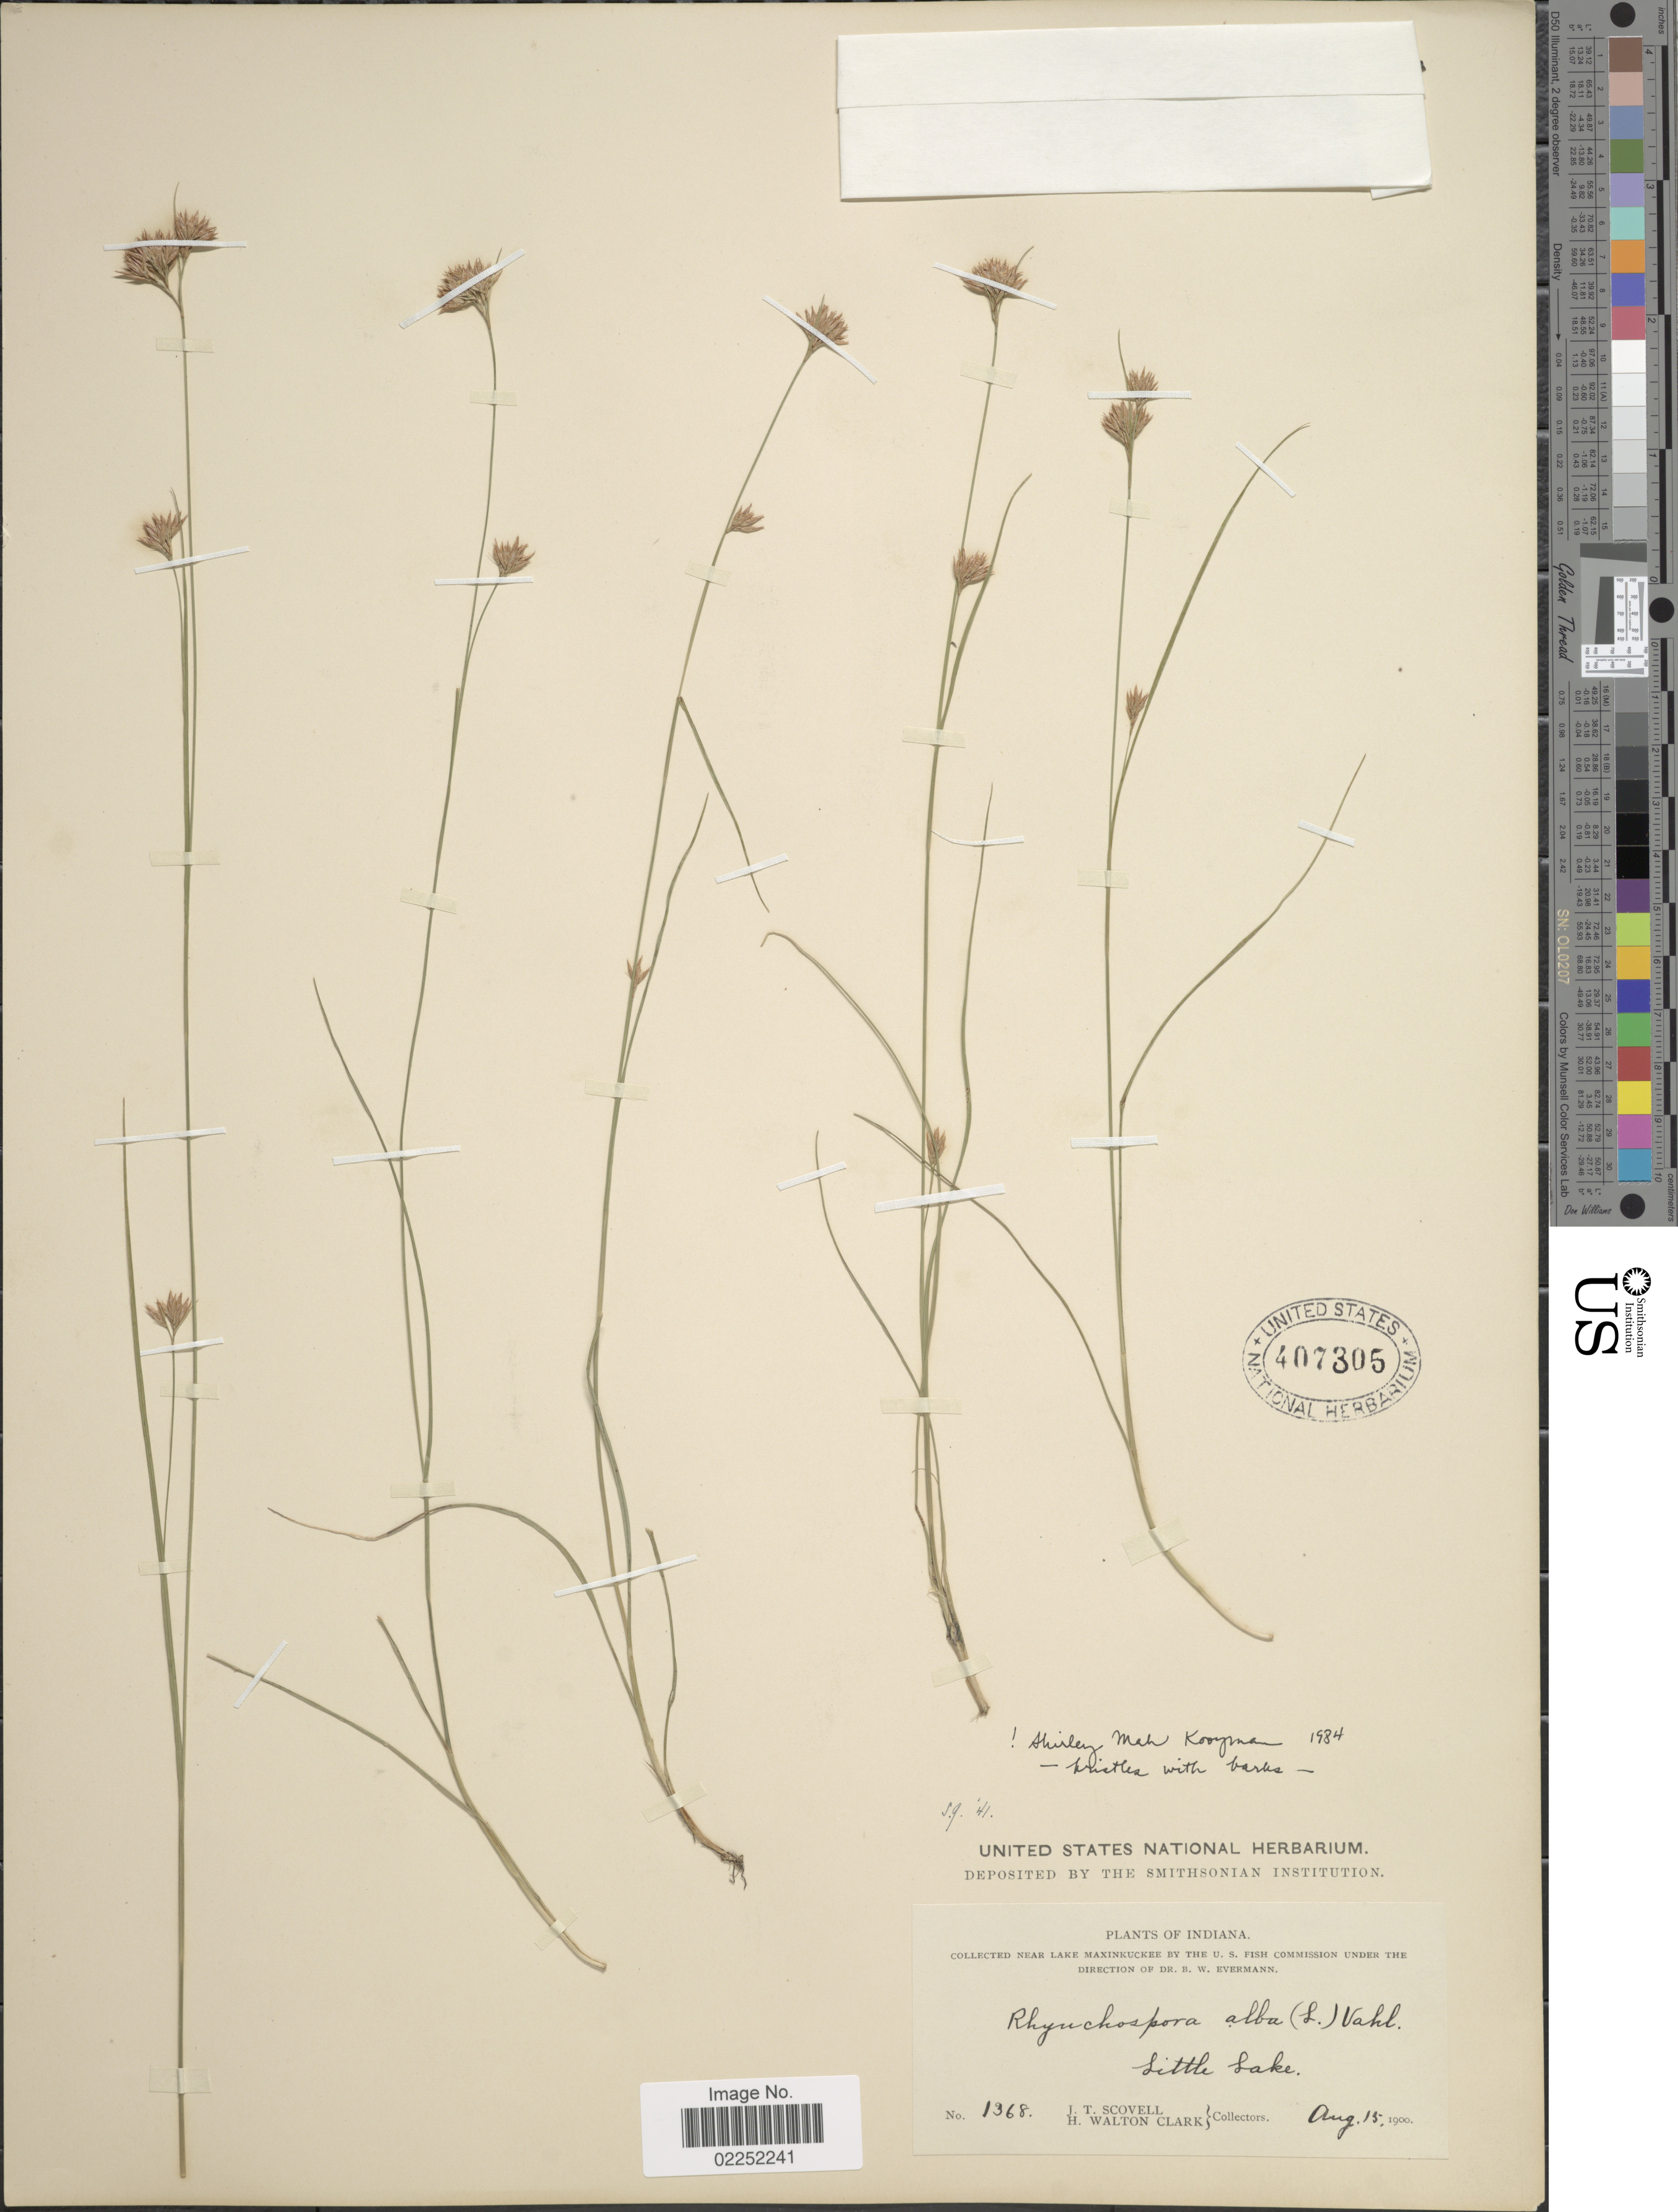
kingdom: Plantae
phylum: Tracheophyta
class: Liliopsida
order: Poales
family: Cyperaceae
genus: Rhynchospora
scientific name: Rhynchospora alba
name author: (L.) Vahl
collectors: J. T. Scovell & H. W. Clark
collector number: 1368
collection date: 1900-08-15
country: United States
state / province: Indiana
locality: Near Lake Maxinkuckee, Little Lake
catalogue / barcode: US 407305